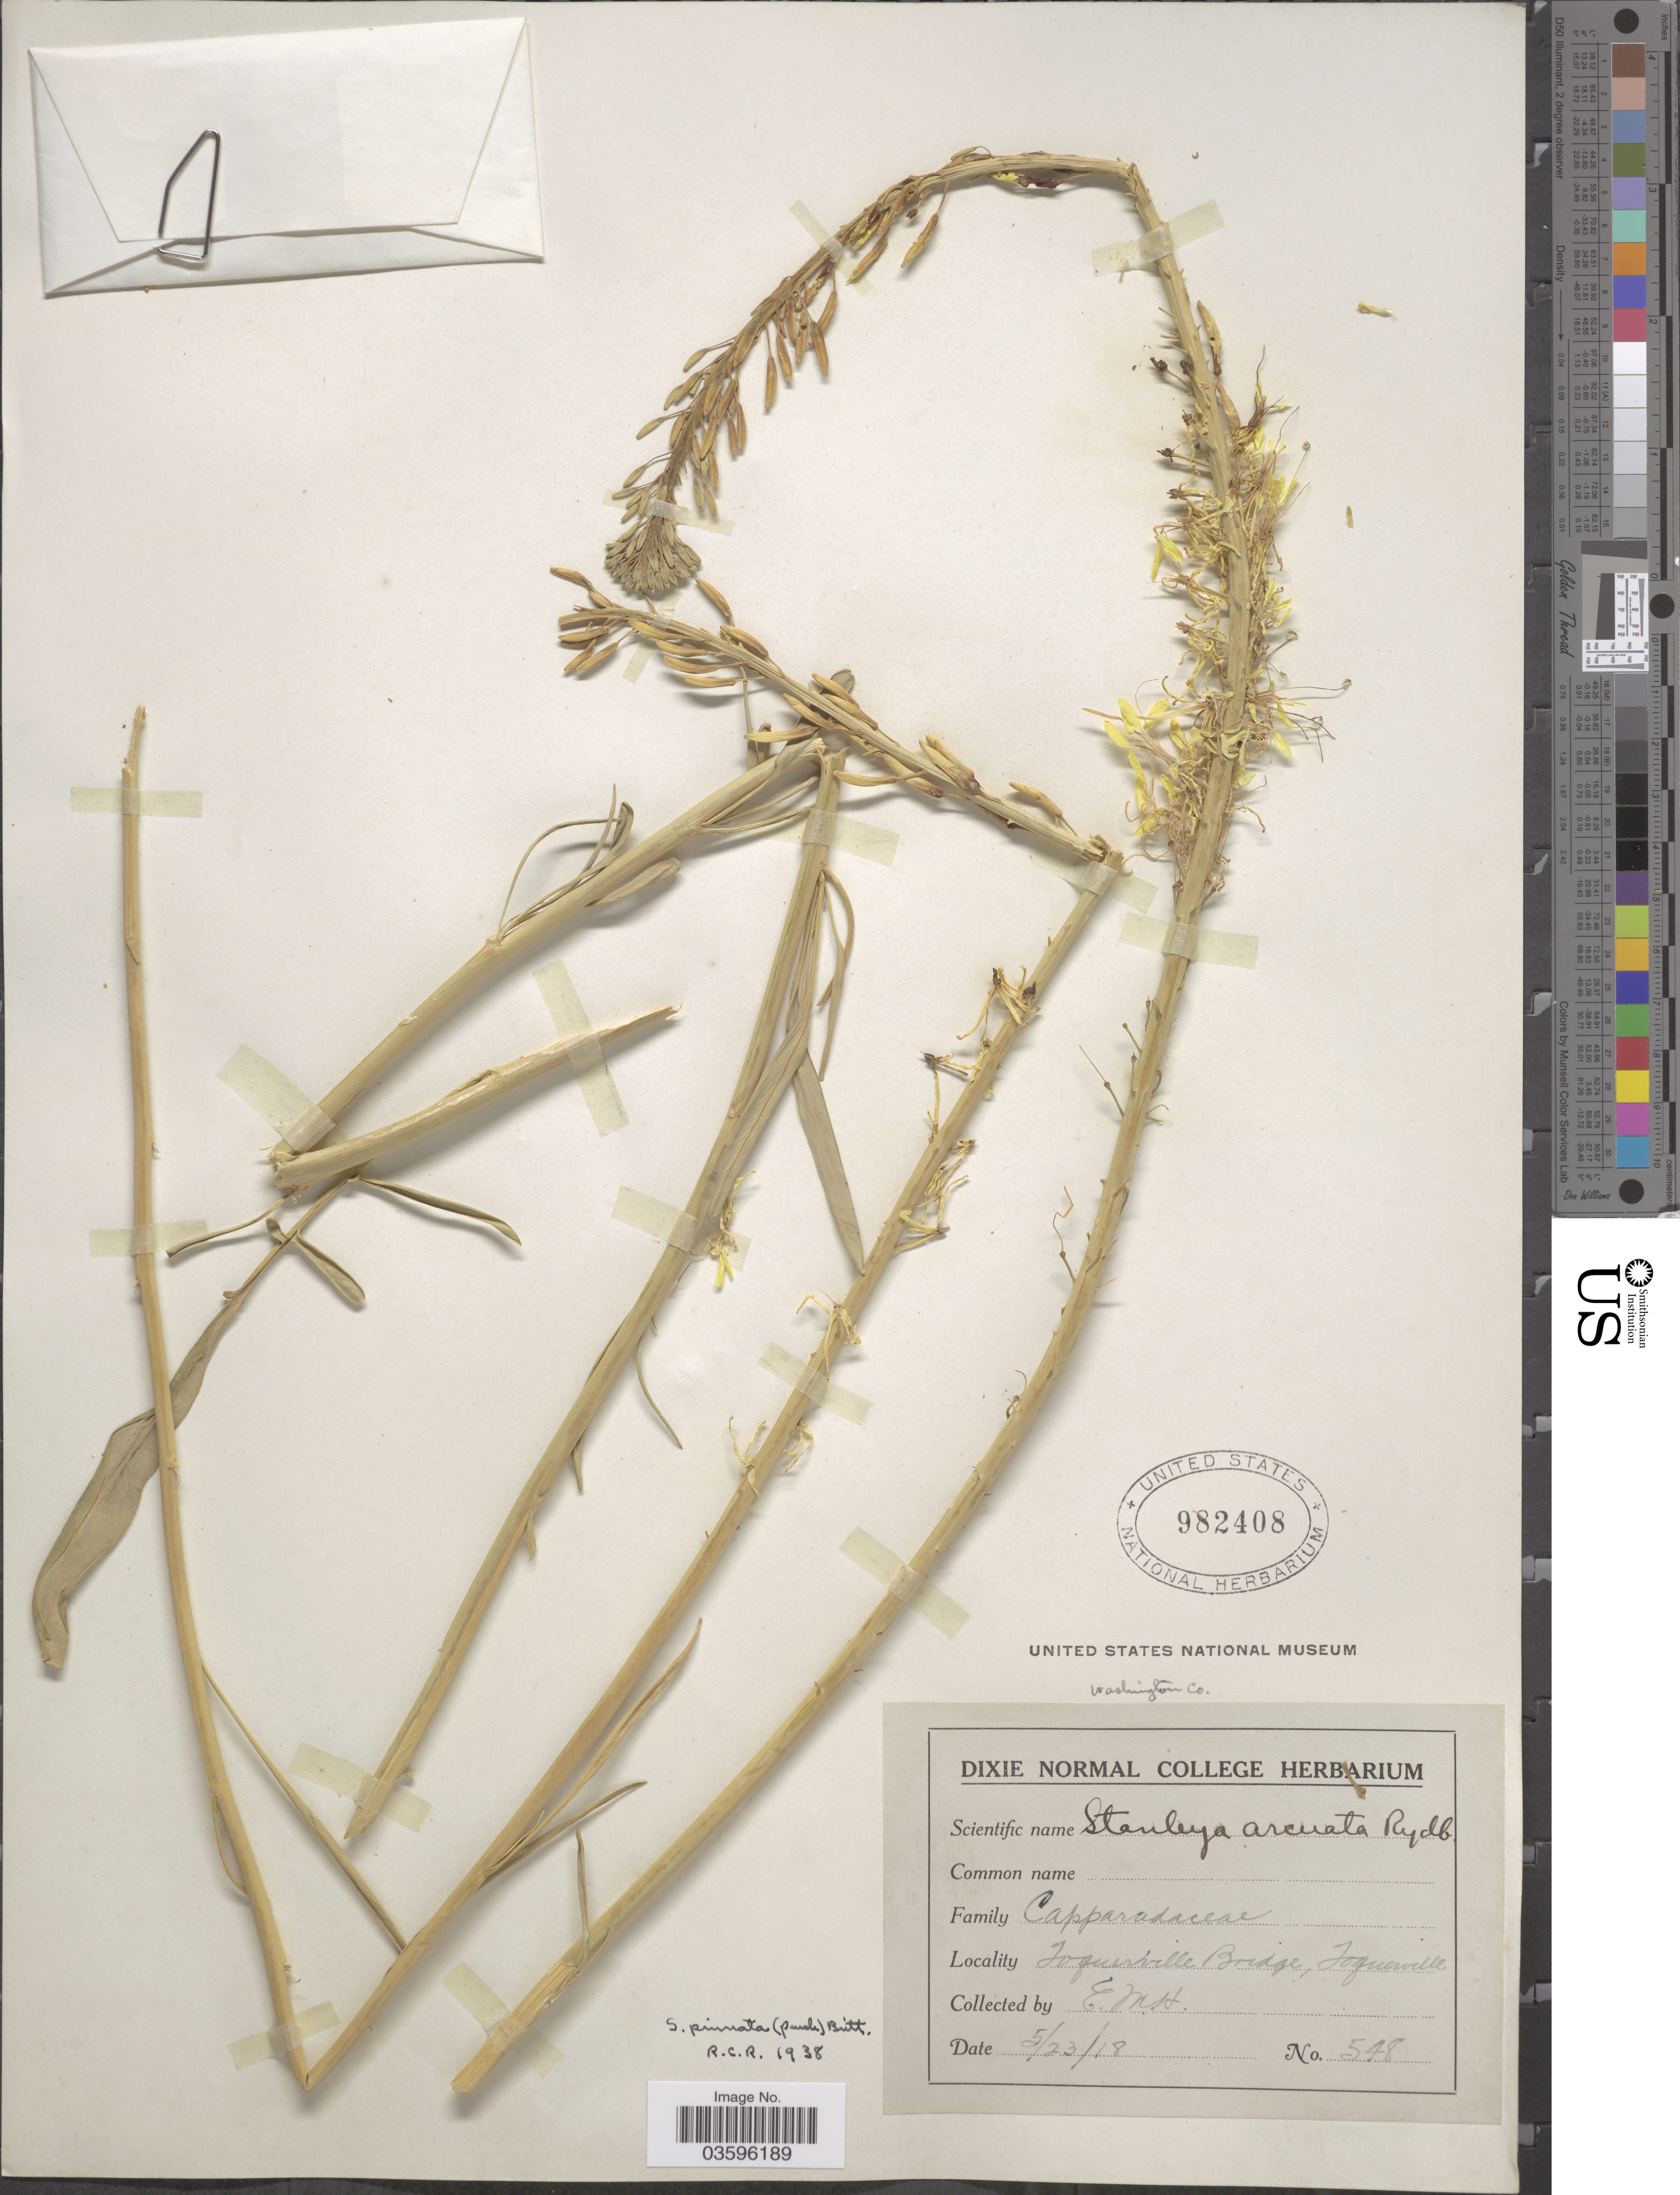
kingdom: Plantae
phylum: Tracheophyta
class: Magnoliopsida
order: Brassicales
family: Brassicaceae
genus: Stanleya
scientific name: Stanleya pinnata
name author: (Pursh) Britton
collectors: -. Ernst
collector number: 548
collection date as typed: Transcribed d/m/y: 23/5/18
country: United States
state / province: Utah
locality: Washington Co. Toquerville Bridge. Toquerville.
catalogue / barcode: US 982408